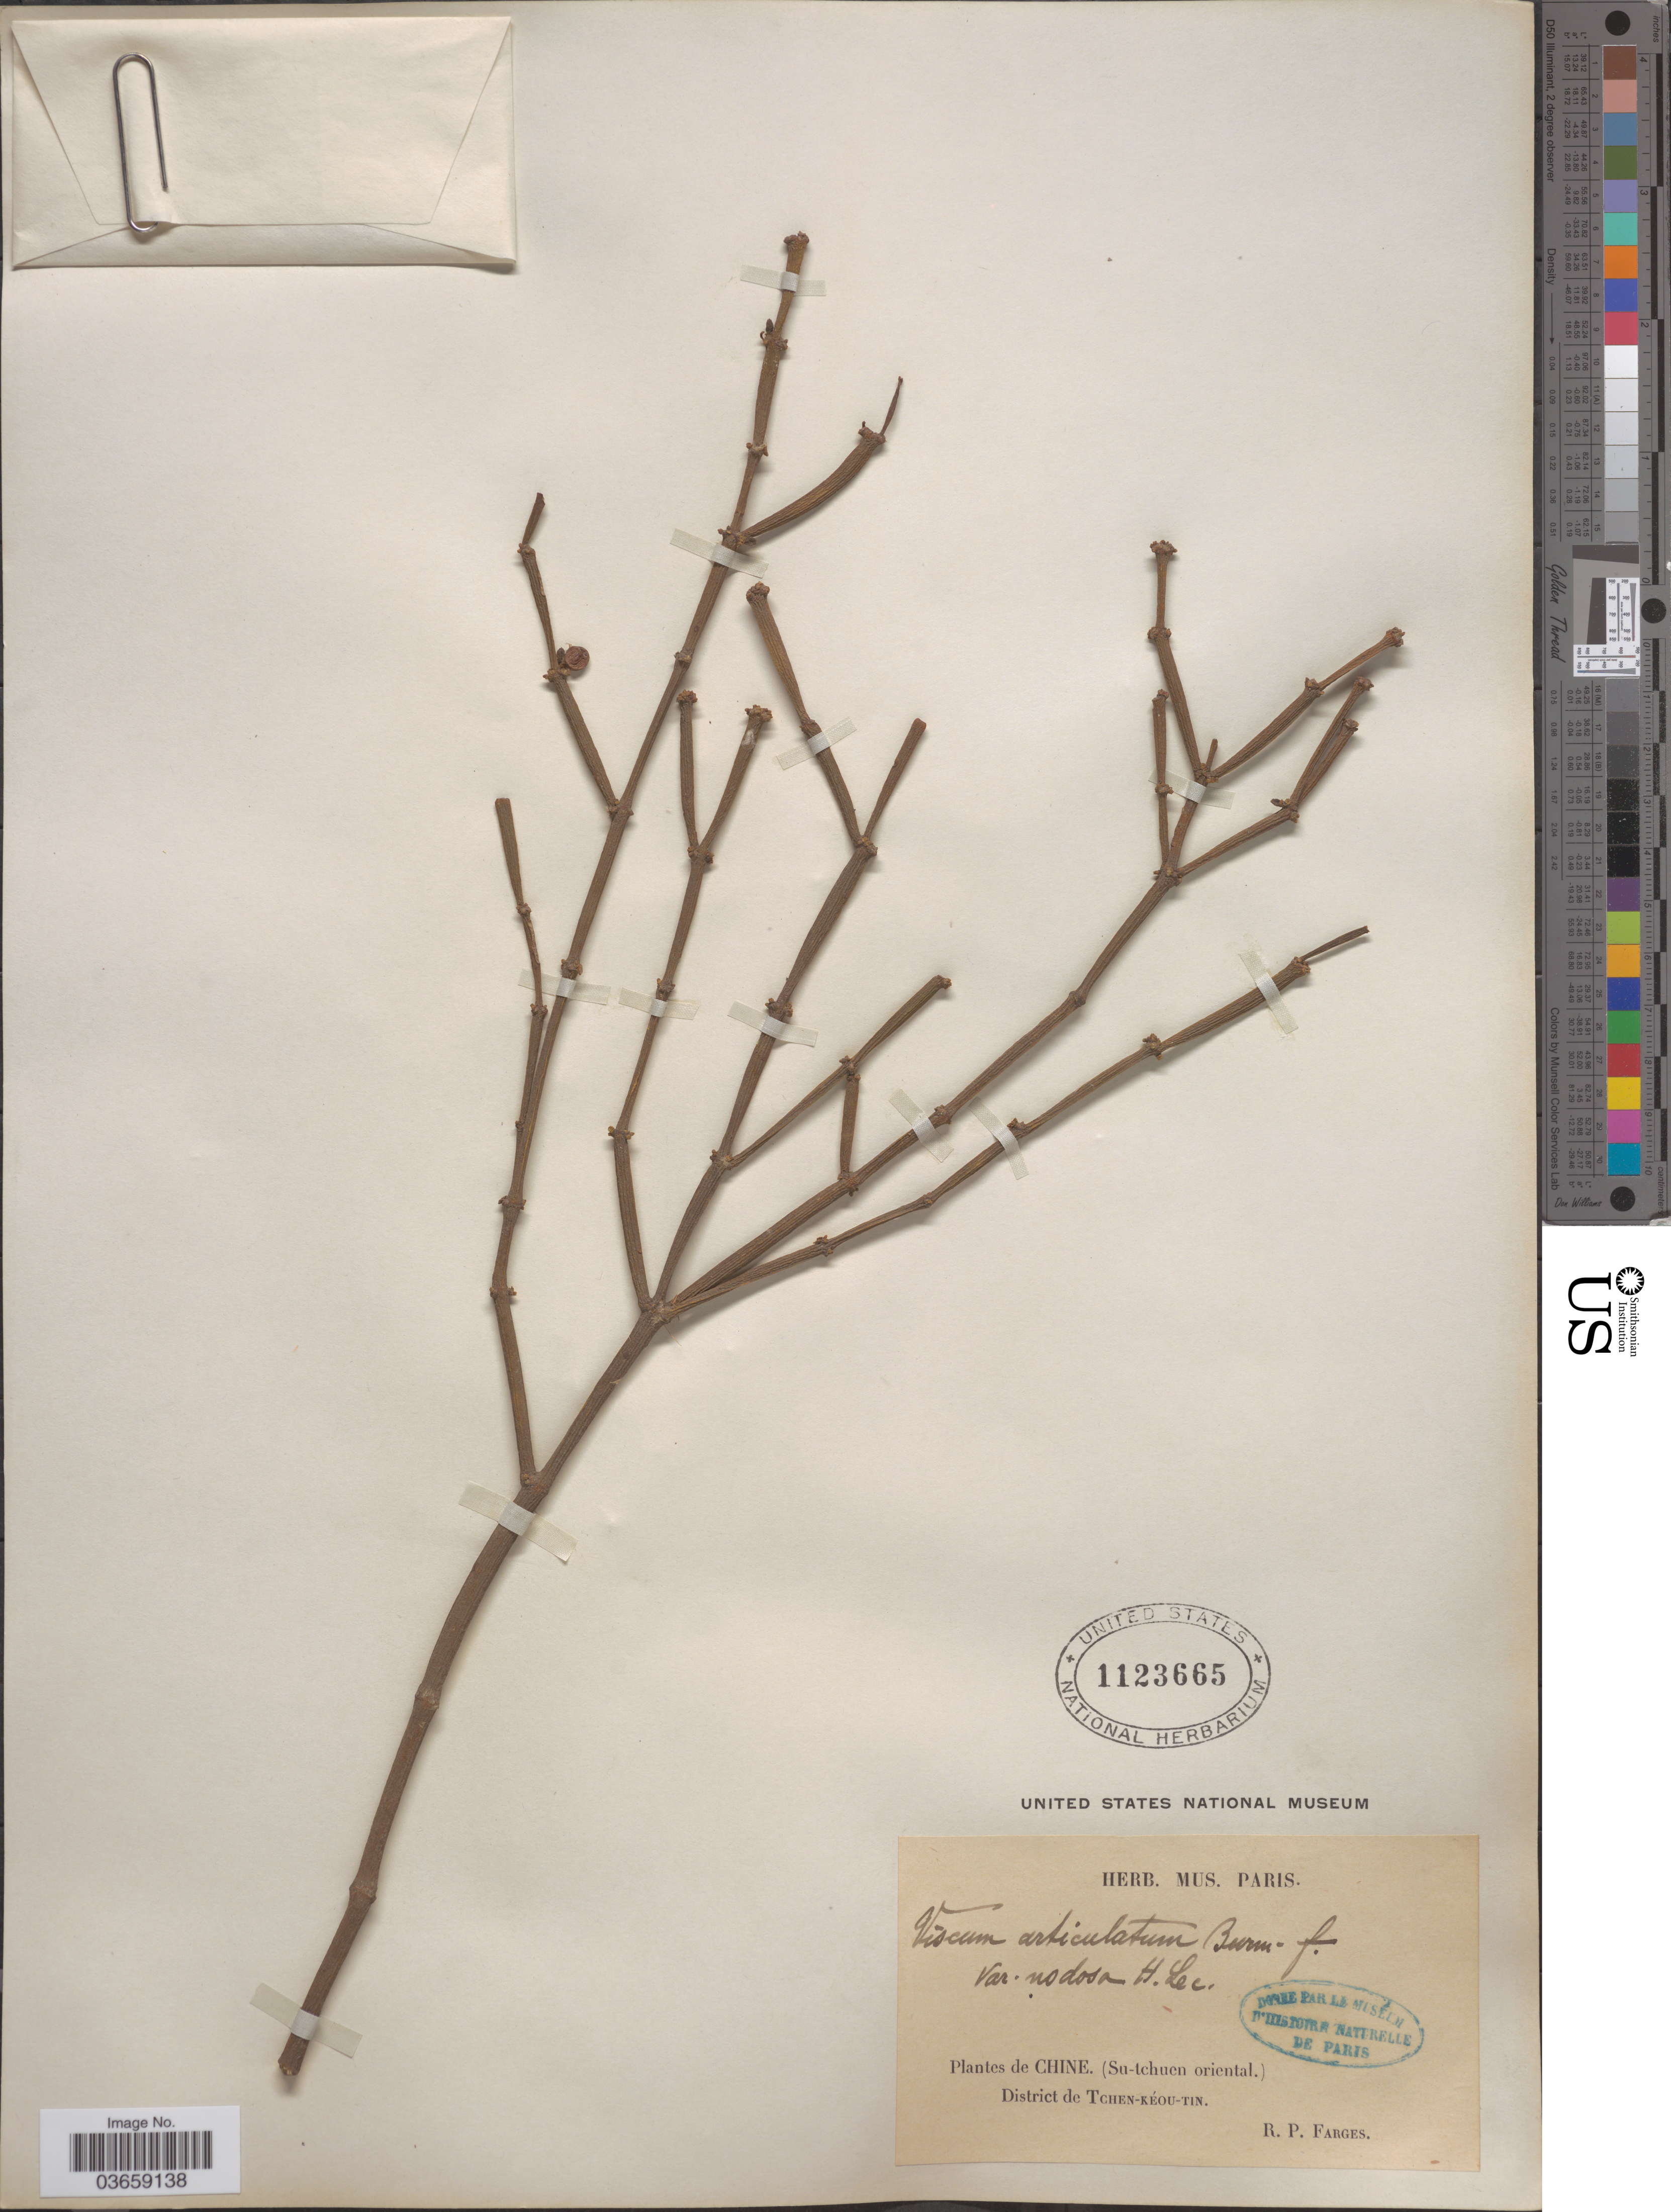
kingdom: Plantae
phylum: Tracheophyta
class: Magnoliopsida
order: Santalales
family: Viscaceae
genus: Viscum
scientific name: Viscum articulatum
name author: Burm. f.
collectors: R. Farges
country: China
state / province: Sichuan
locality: Su-tchuen oriental. District de Tchen-Kéou-Tin.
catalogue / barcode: US 1123665